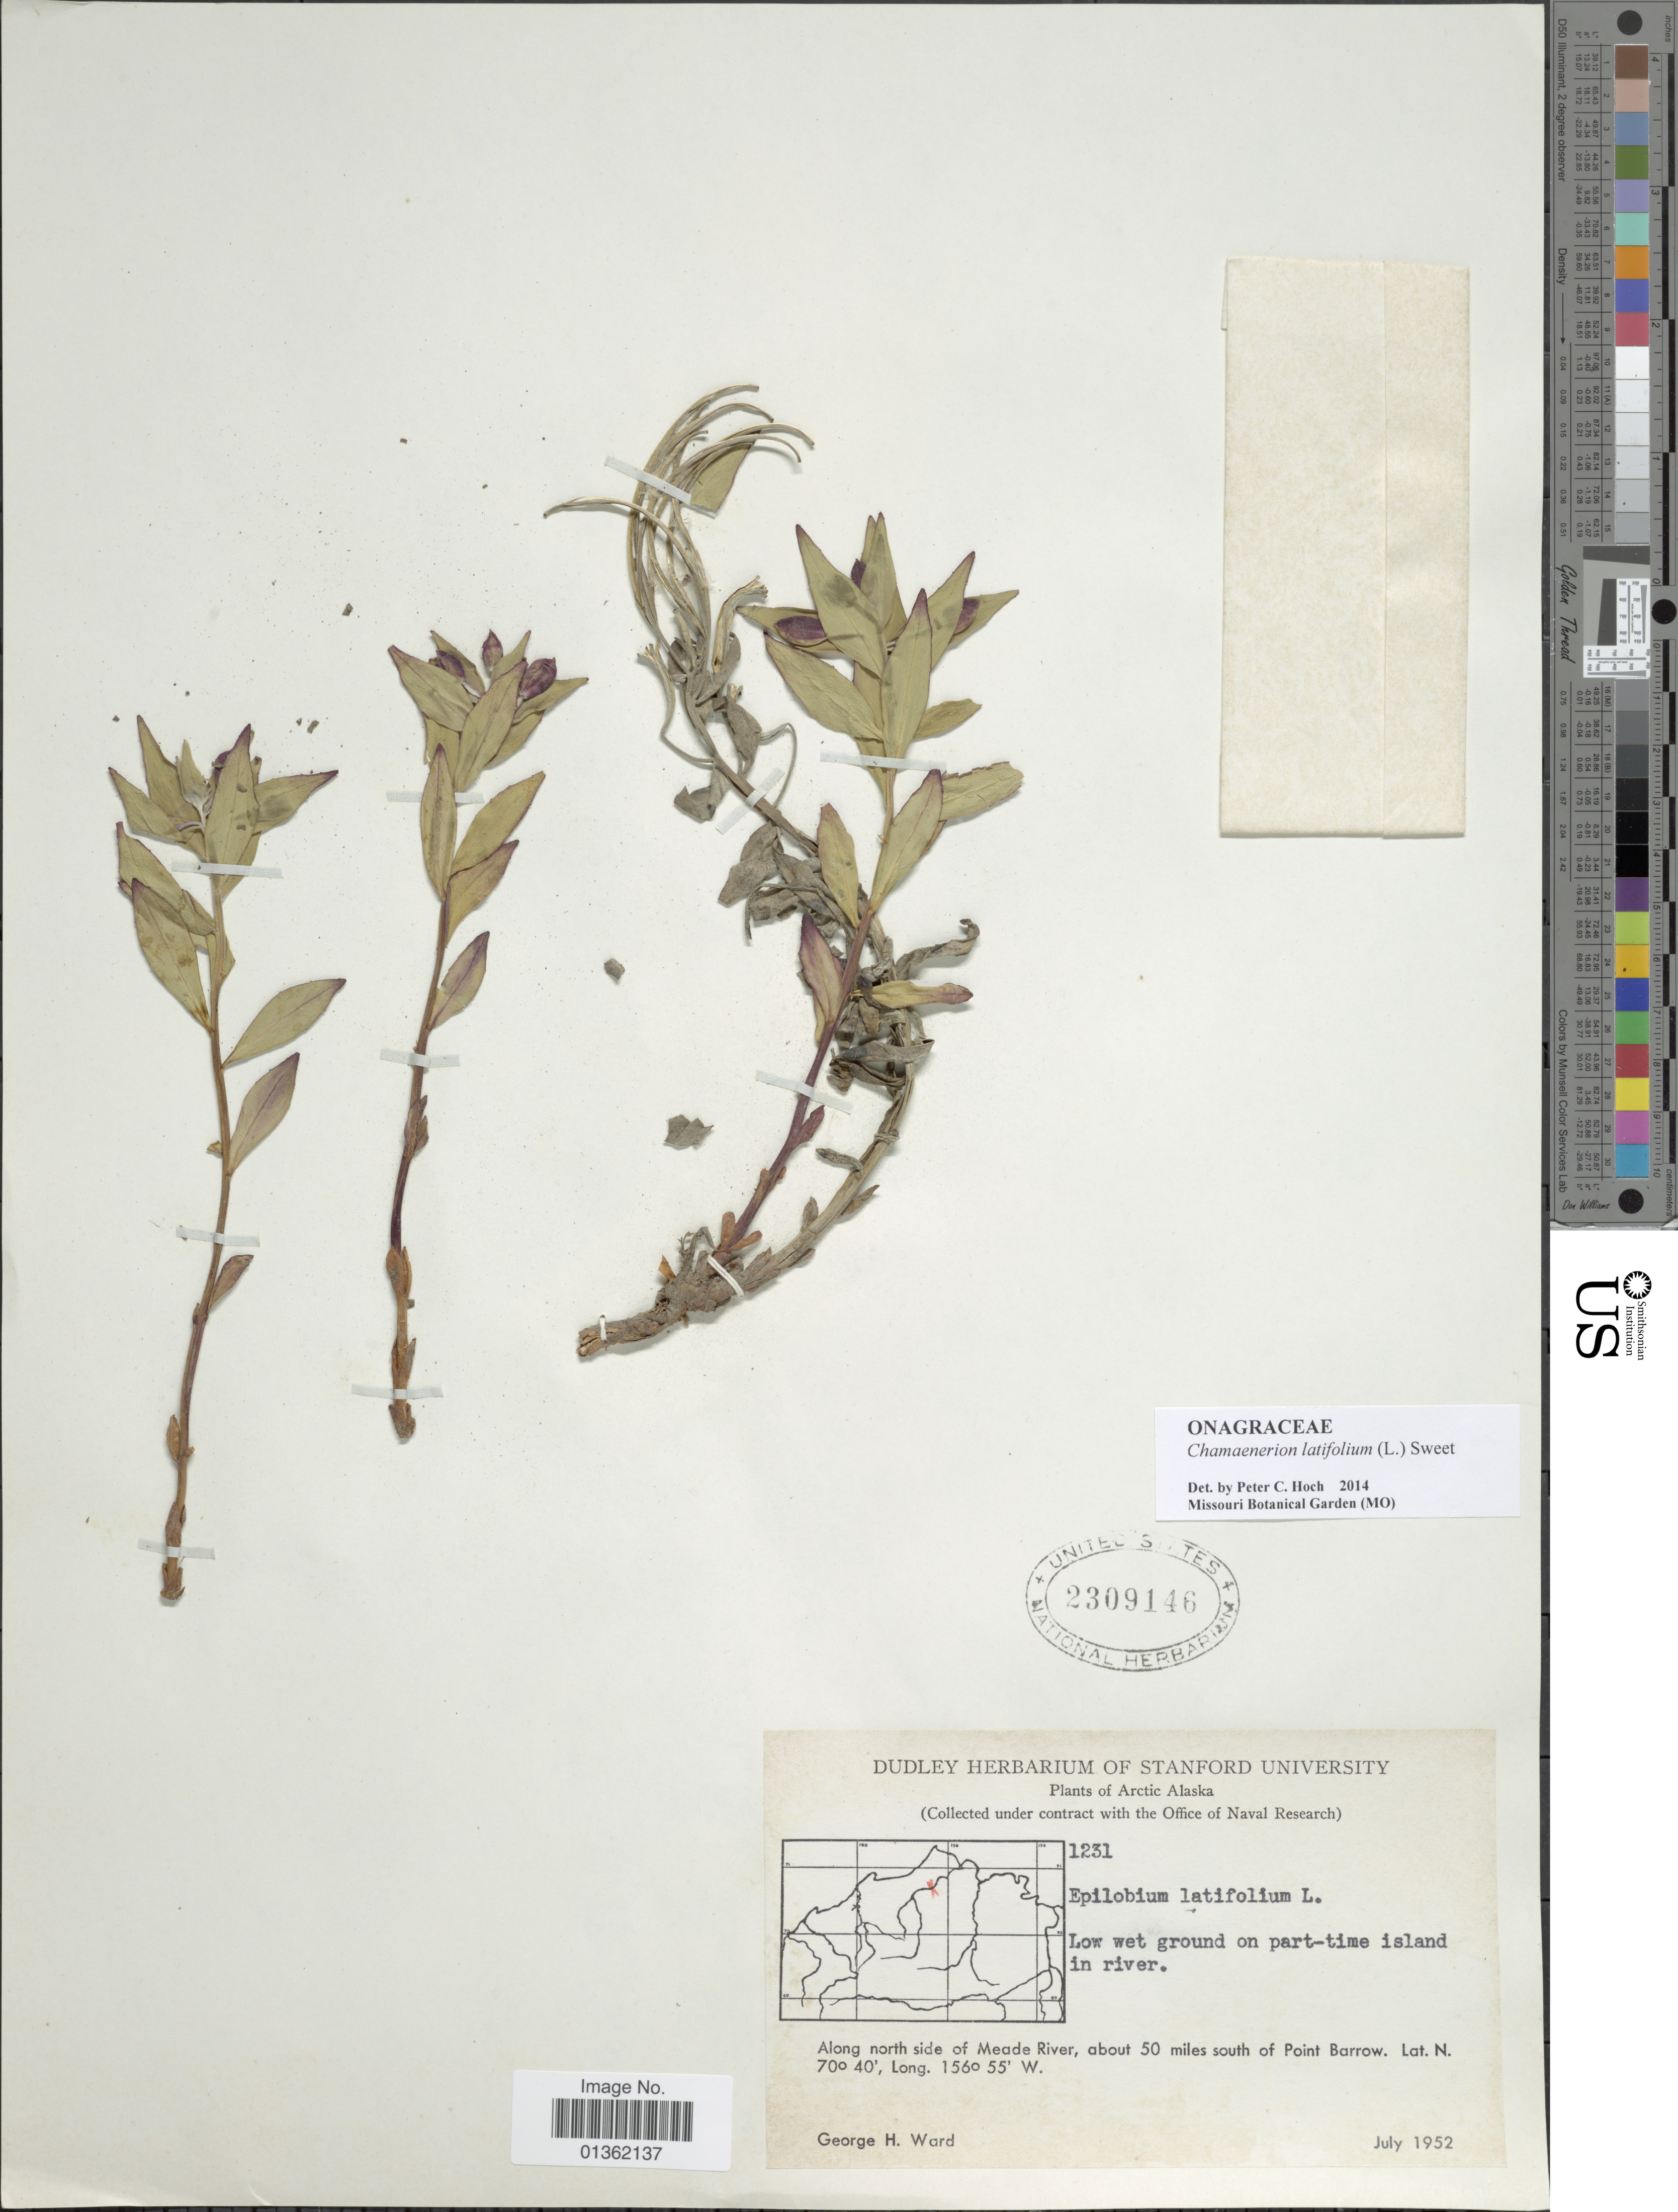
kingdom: Plantae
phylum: Tracheophyta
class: Magnoliopsida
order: Myrtales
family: Onagraceae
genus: Chamaenerion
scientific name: Chamaenerion latifolium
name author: (L.) Th. Fr. & Lange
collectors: G. H. Ward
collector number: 1231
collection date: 1952-07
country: United States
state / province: Alaska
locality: Arctic Alaska. Along north side of Meade River, about 50 miles south of Point Barrow.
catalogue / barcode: US 2309146